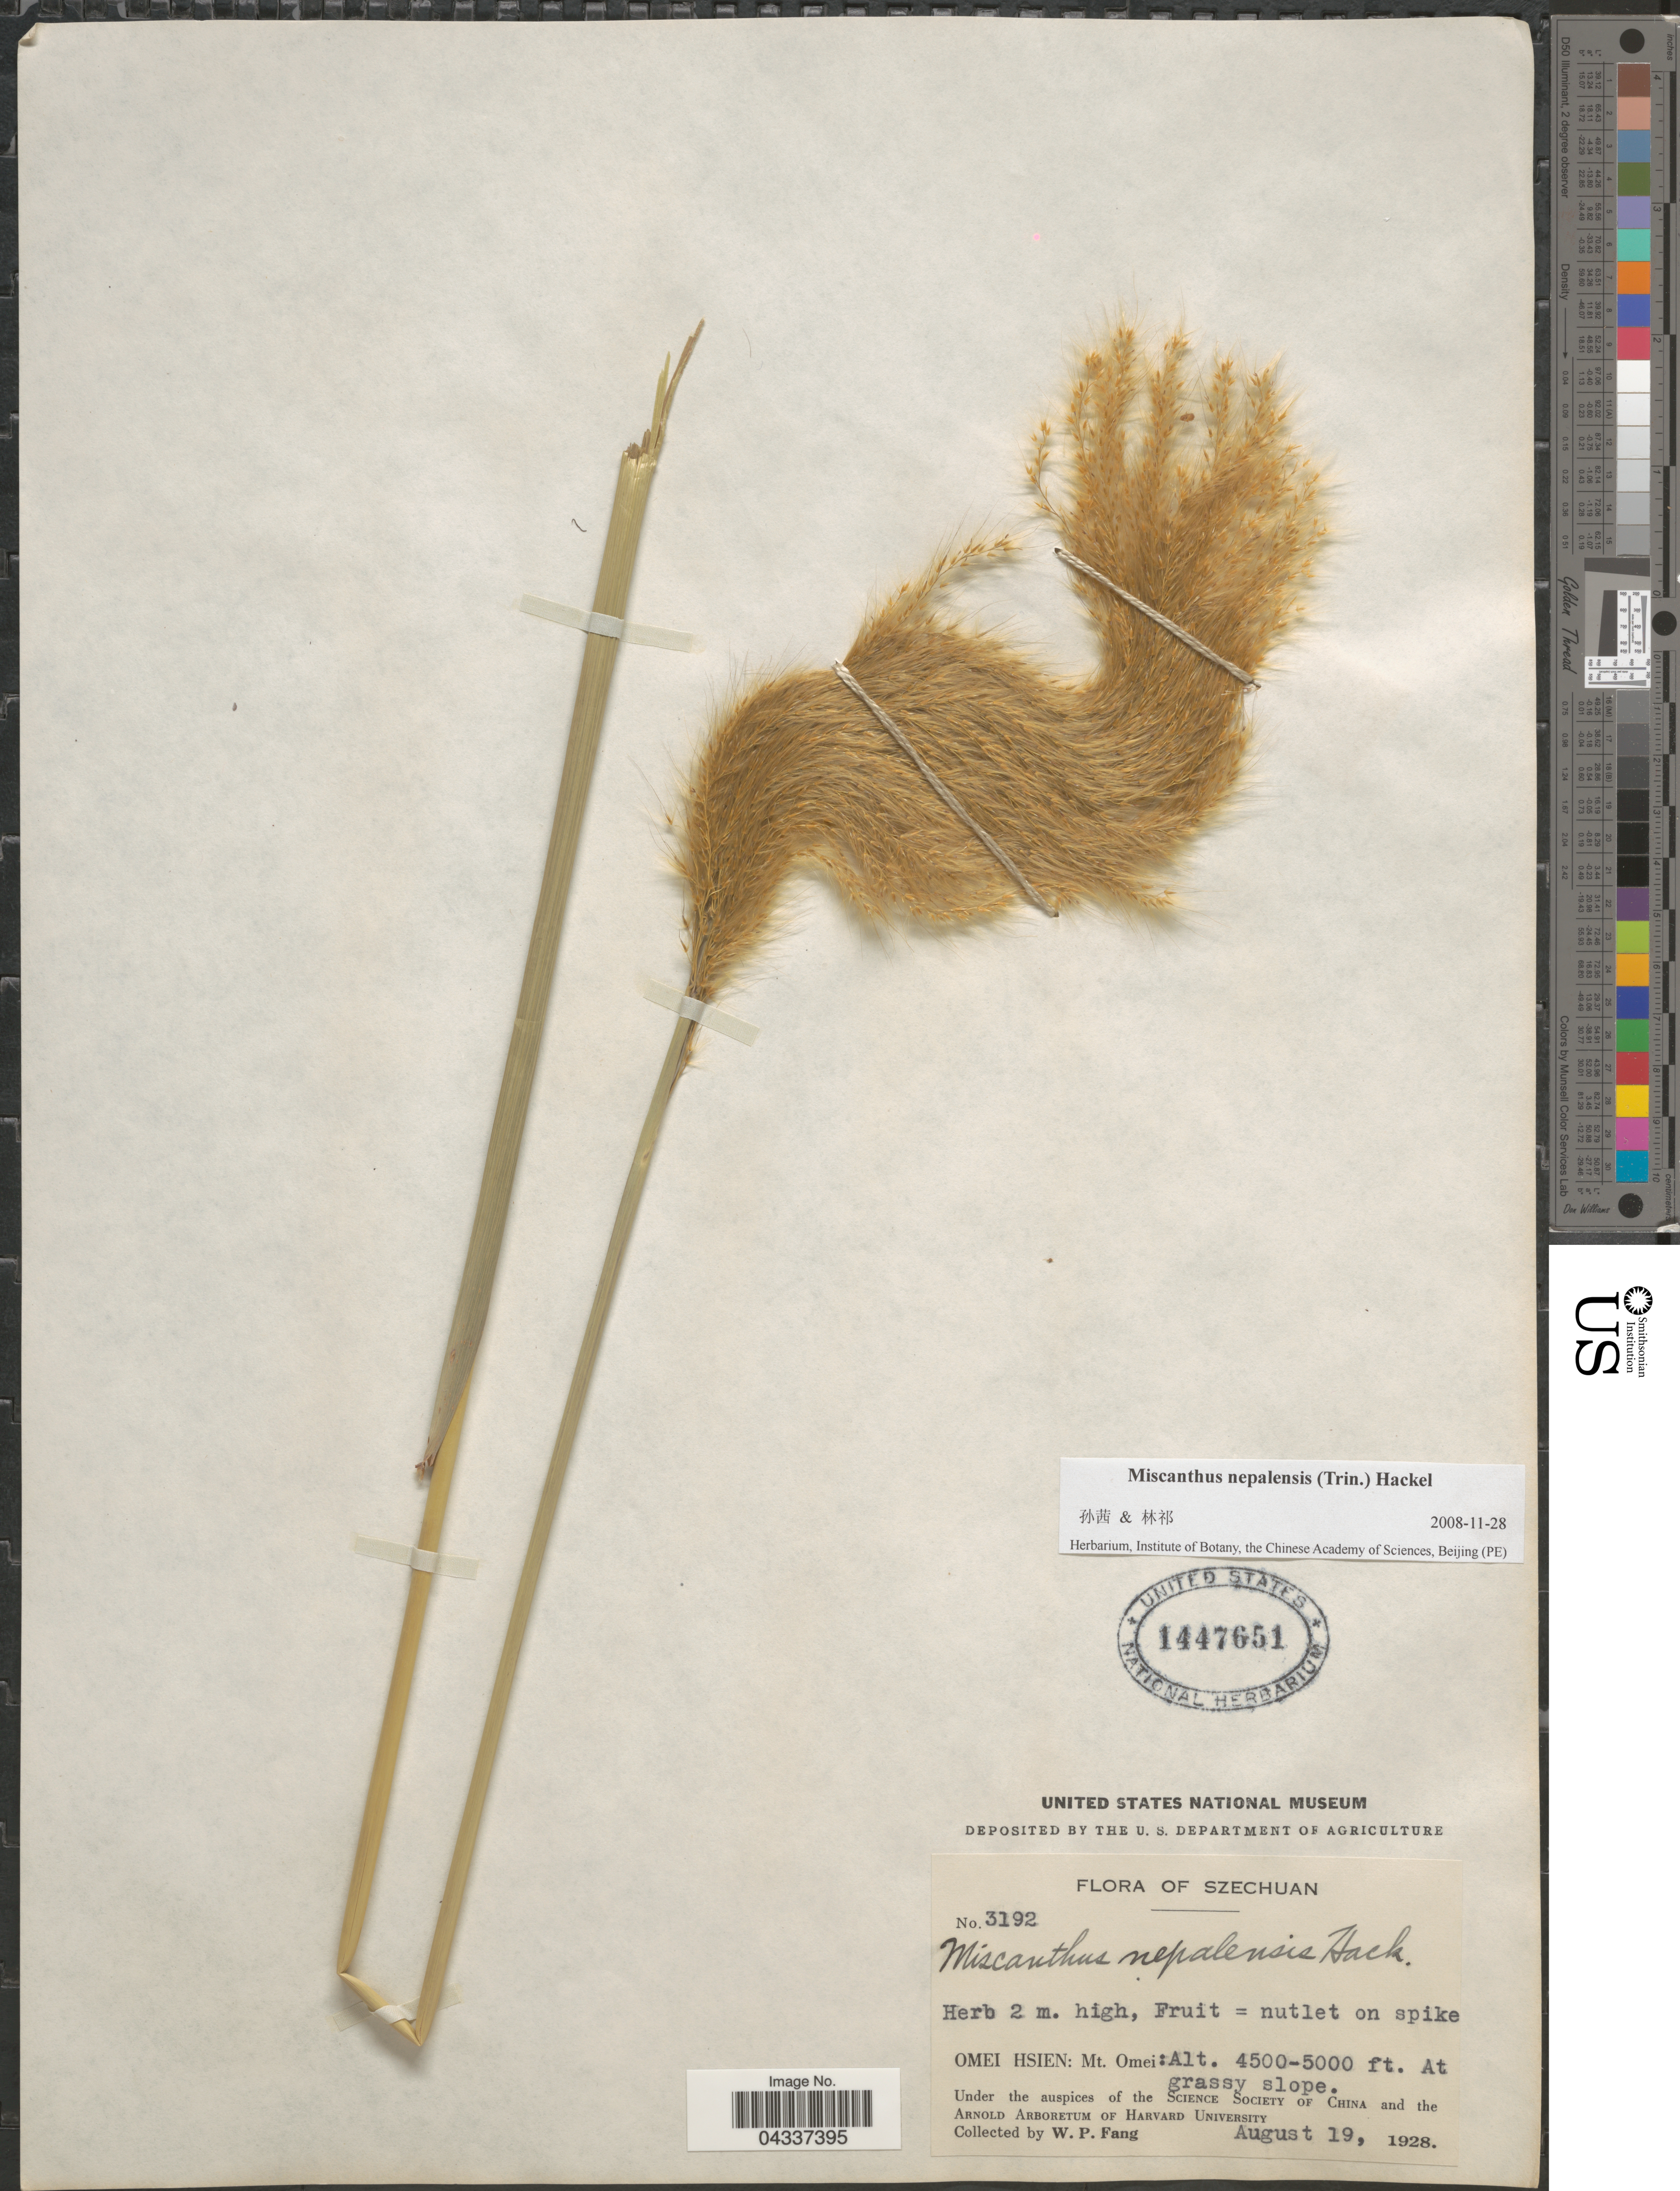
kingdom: Plantae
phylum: Tracheophyta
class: Liliopsida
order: Poales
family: Poaceae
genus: Miscanthus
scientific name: Miscanthus nepalensis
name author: (Trin.) Hack.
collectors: W. P. Fang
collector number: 3192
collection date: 1928-08-19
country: China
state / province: Sichuan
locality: Szechuan. Omei Hsien: Mt. Omei.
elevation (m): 1372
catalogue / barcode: US 1447651